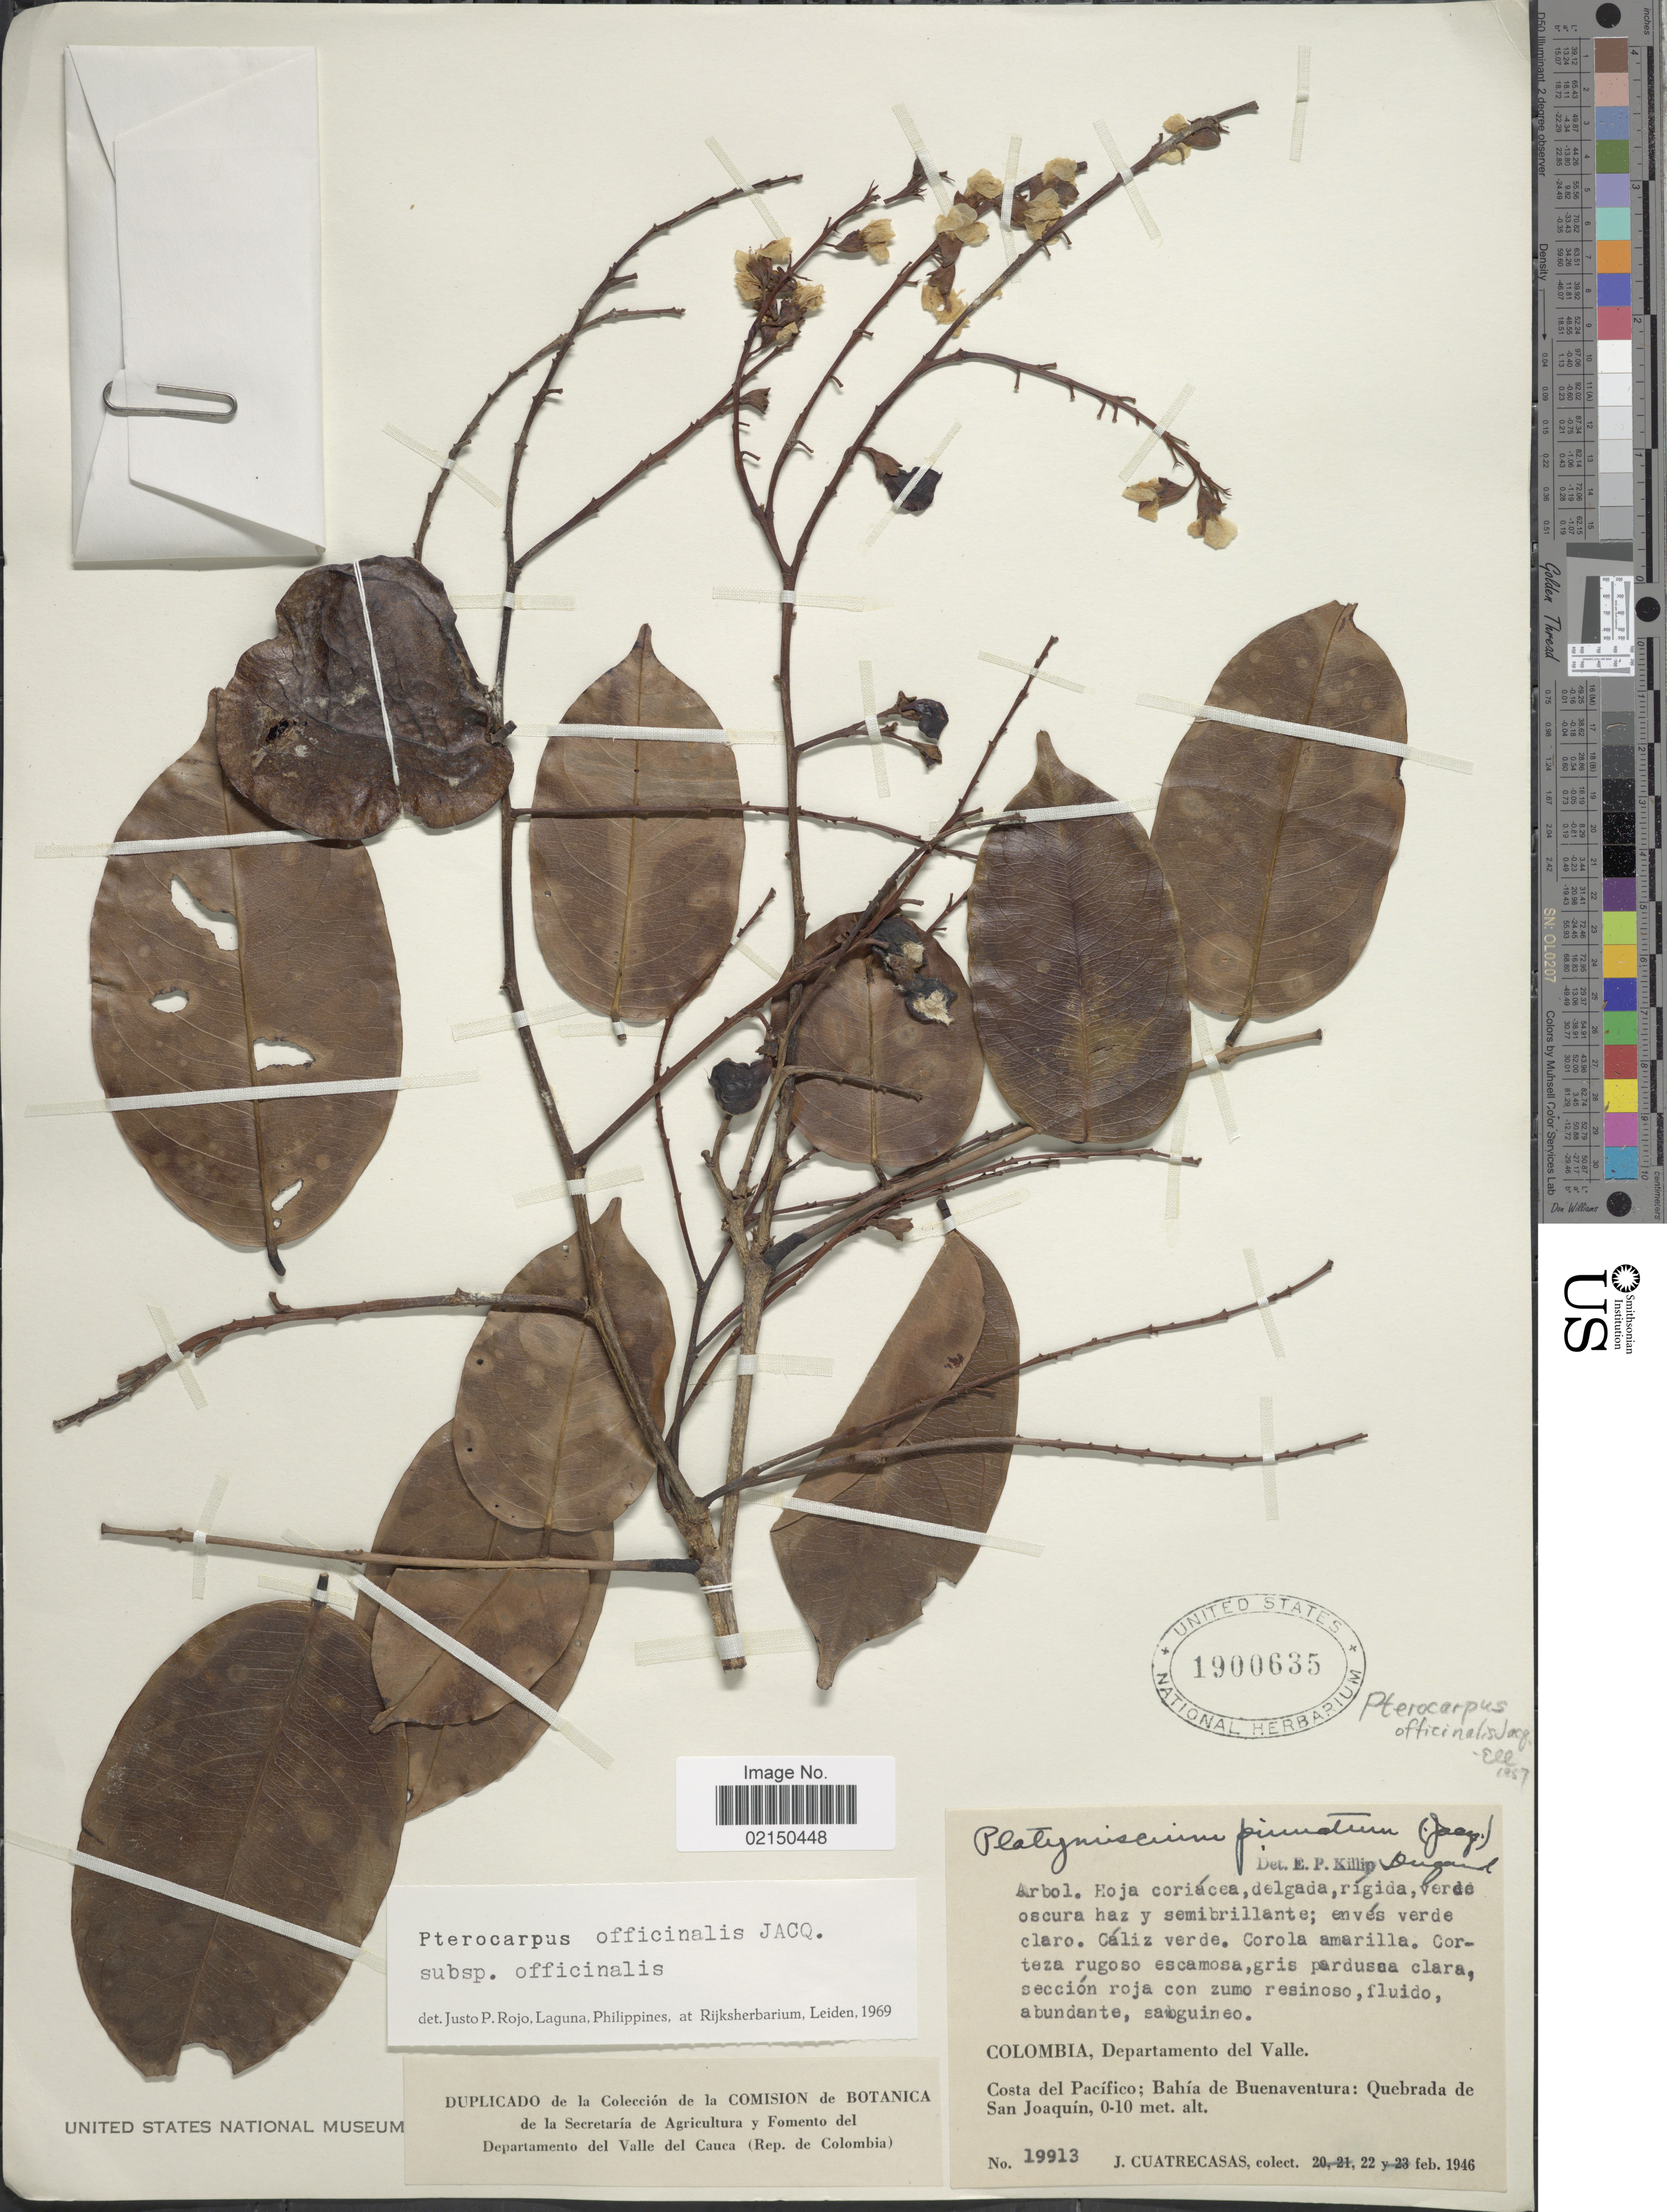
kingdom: Plantae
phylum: Tracheophyta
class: Magnoliopsida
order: Fabales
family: Fabaceae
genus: Pterocarpus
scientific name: Pterocarpus officinalis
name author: Jacq.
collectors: J. Cuatrecasas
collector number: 19913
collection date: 1946-02-22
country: Colombia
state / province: Valle del Cauca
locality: Departamento del Valle, Costa del Pacifico; Bahia de Buenaventura: Quebrada de San Joaquin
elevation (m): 0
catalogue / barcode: US 1900635